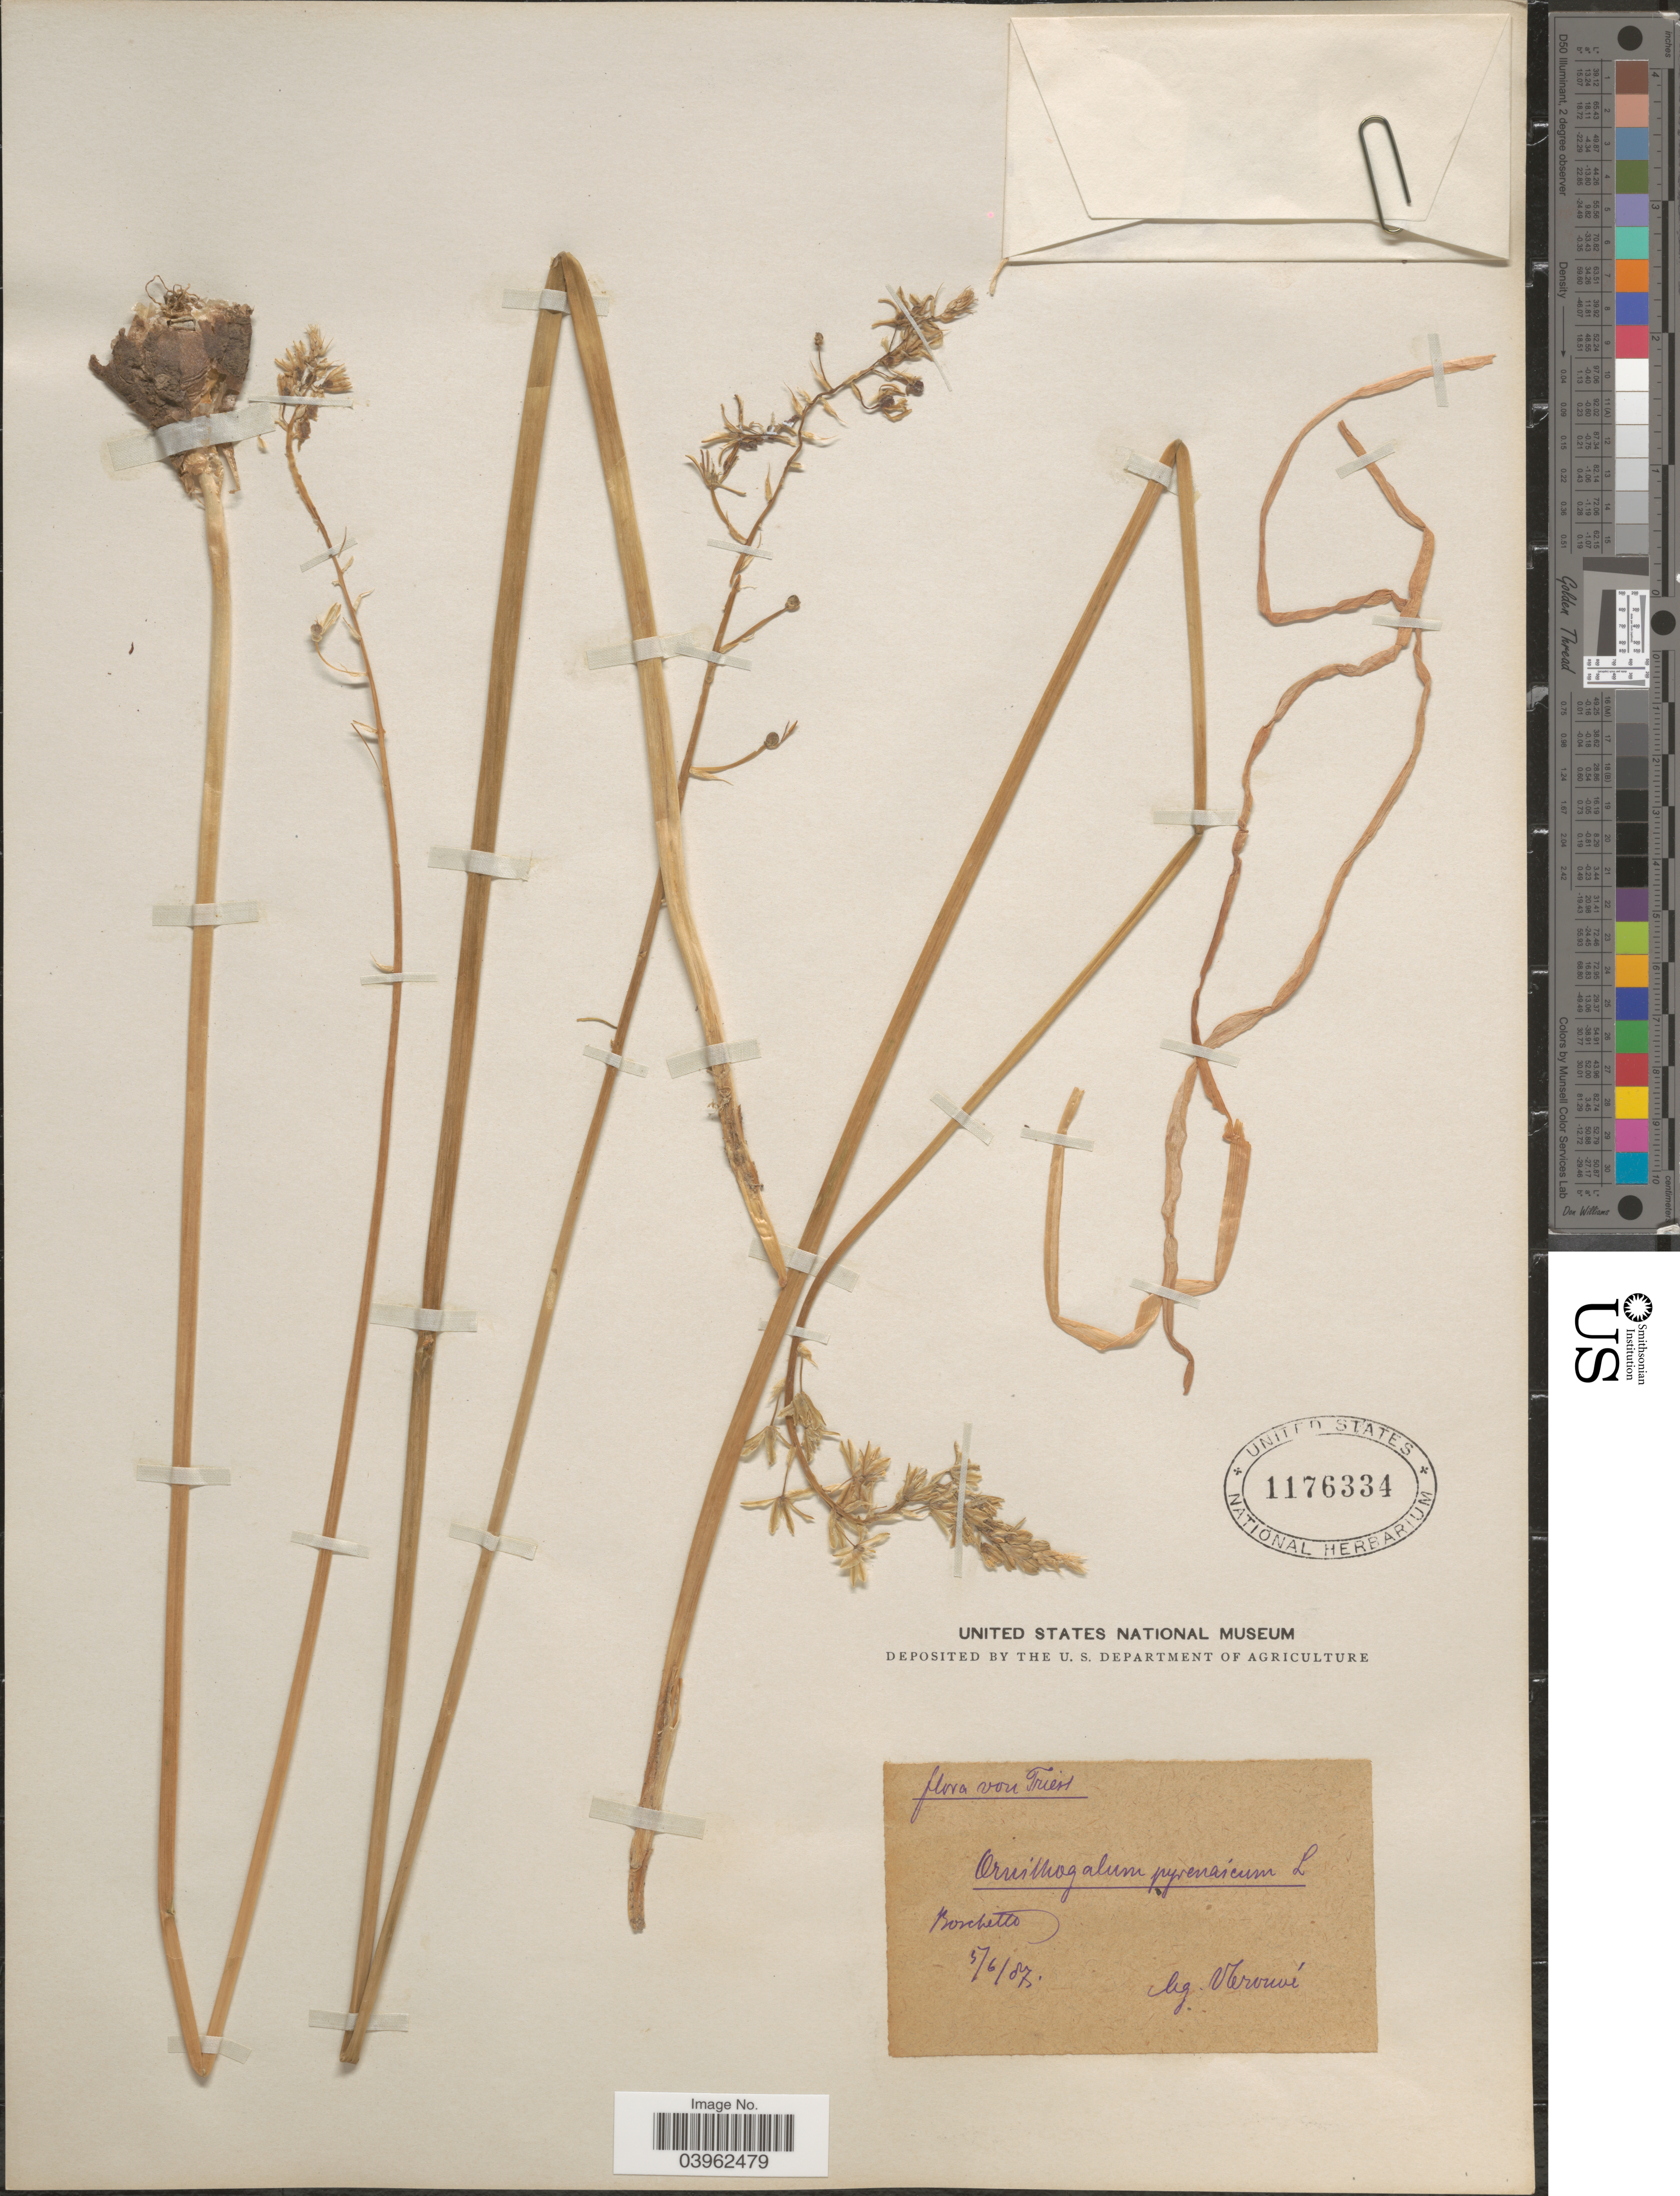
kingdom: Plantae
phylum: Tracheophyta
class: Liliopsida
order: Asparagales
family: Asparagaceae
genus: Ornithogalum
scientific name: Ornithogalum pyrenaicum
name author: L.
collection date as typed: Transcribed d/m/y: 5/6/87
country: Italy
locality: Triest. Borchetto.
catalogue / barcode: US 1176334